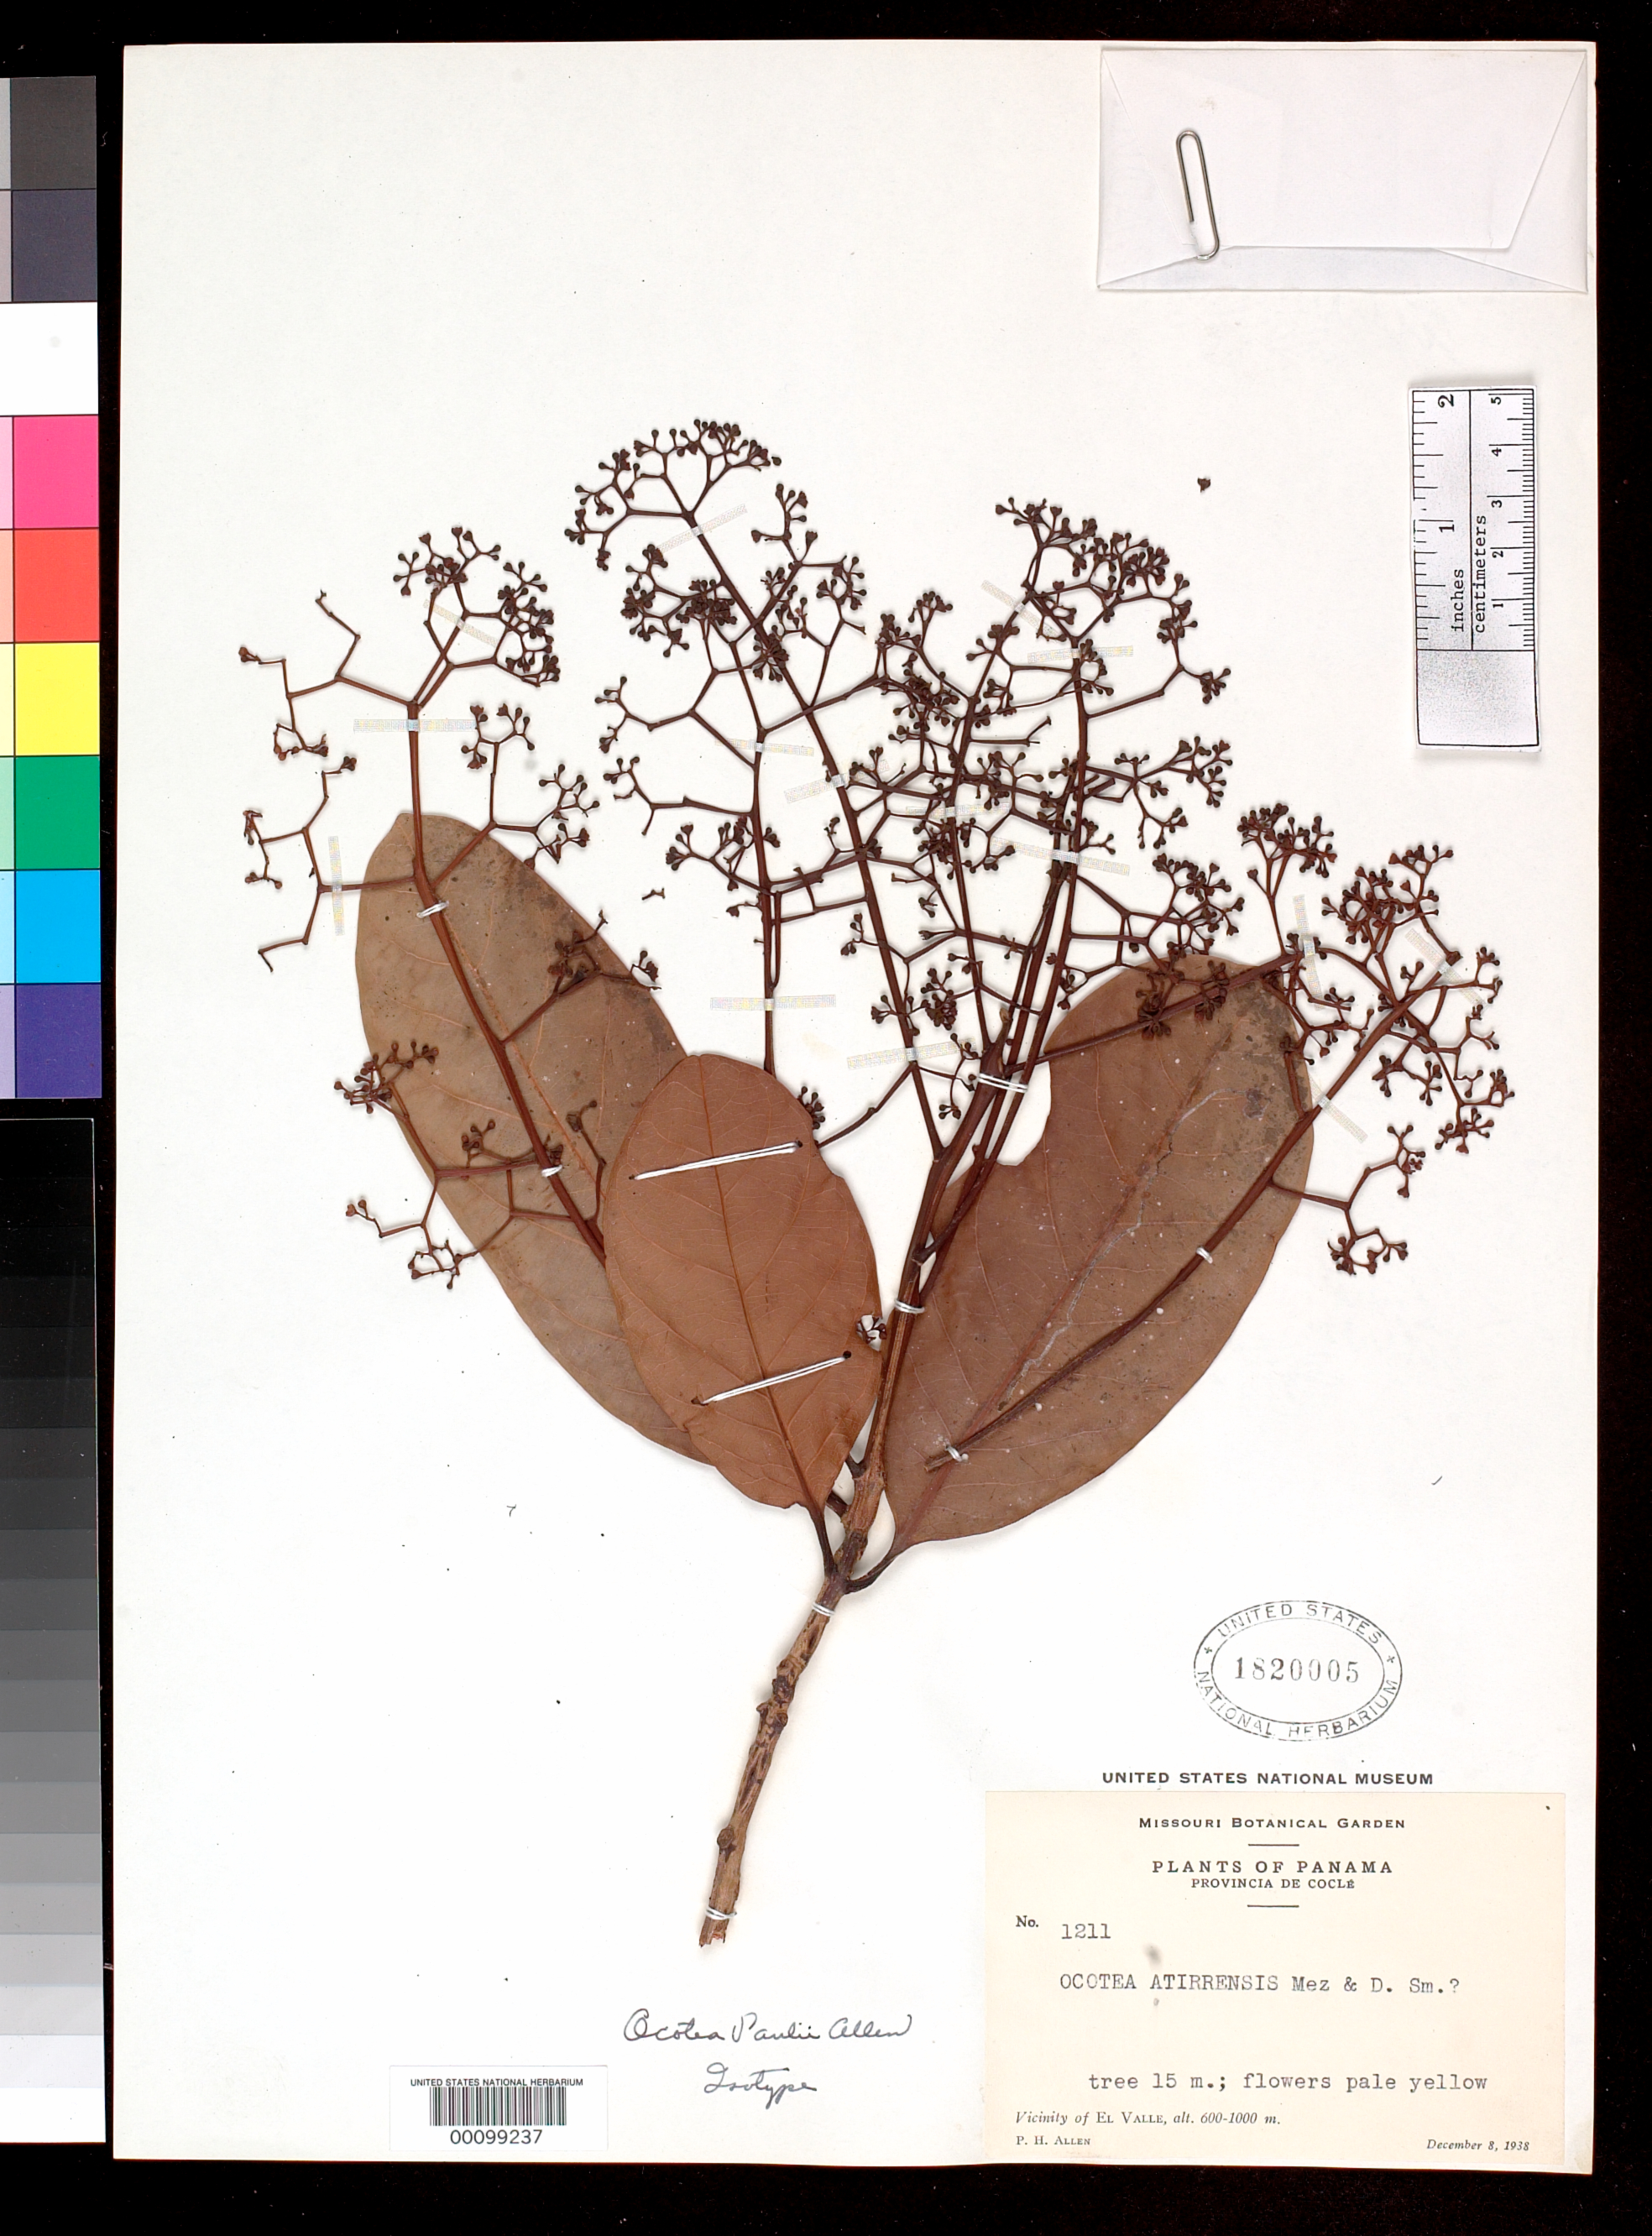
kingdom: Plantae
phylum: Tracheophyta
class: Magnoliopsida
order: Laurales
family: Lauraceae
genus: Ocotea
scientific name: Ocotea paulii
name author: C.K. Allen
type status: Isotype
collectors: P. H. Allen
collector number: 1211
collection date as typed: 08 Dec 1938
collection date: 1938-12-08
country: Panama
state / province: Coclé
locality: El Valle.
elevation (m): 600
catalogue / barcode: US 1820005